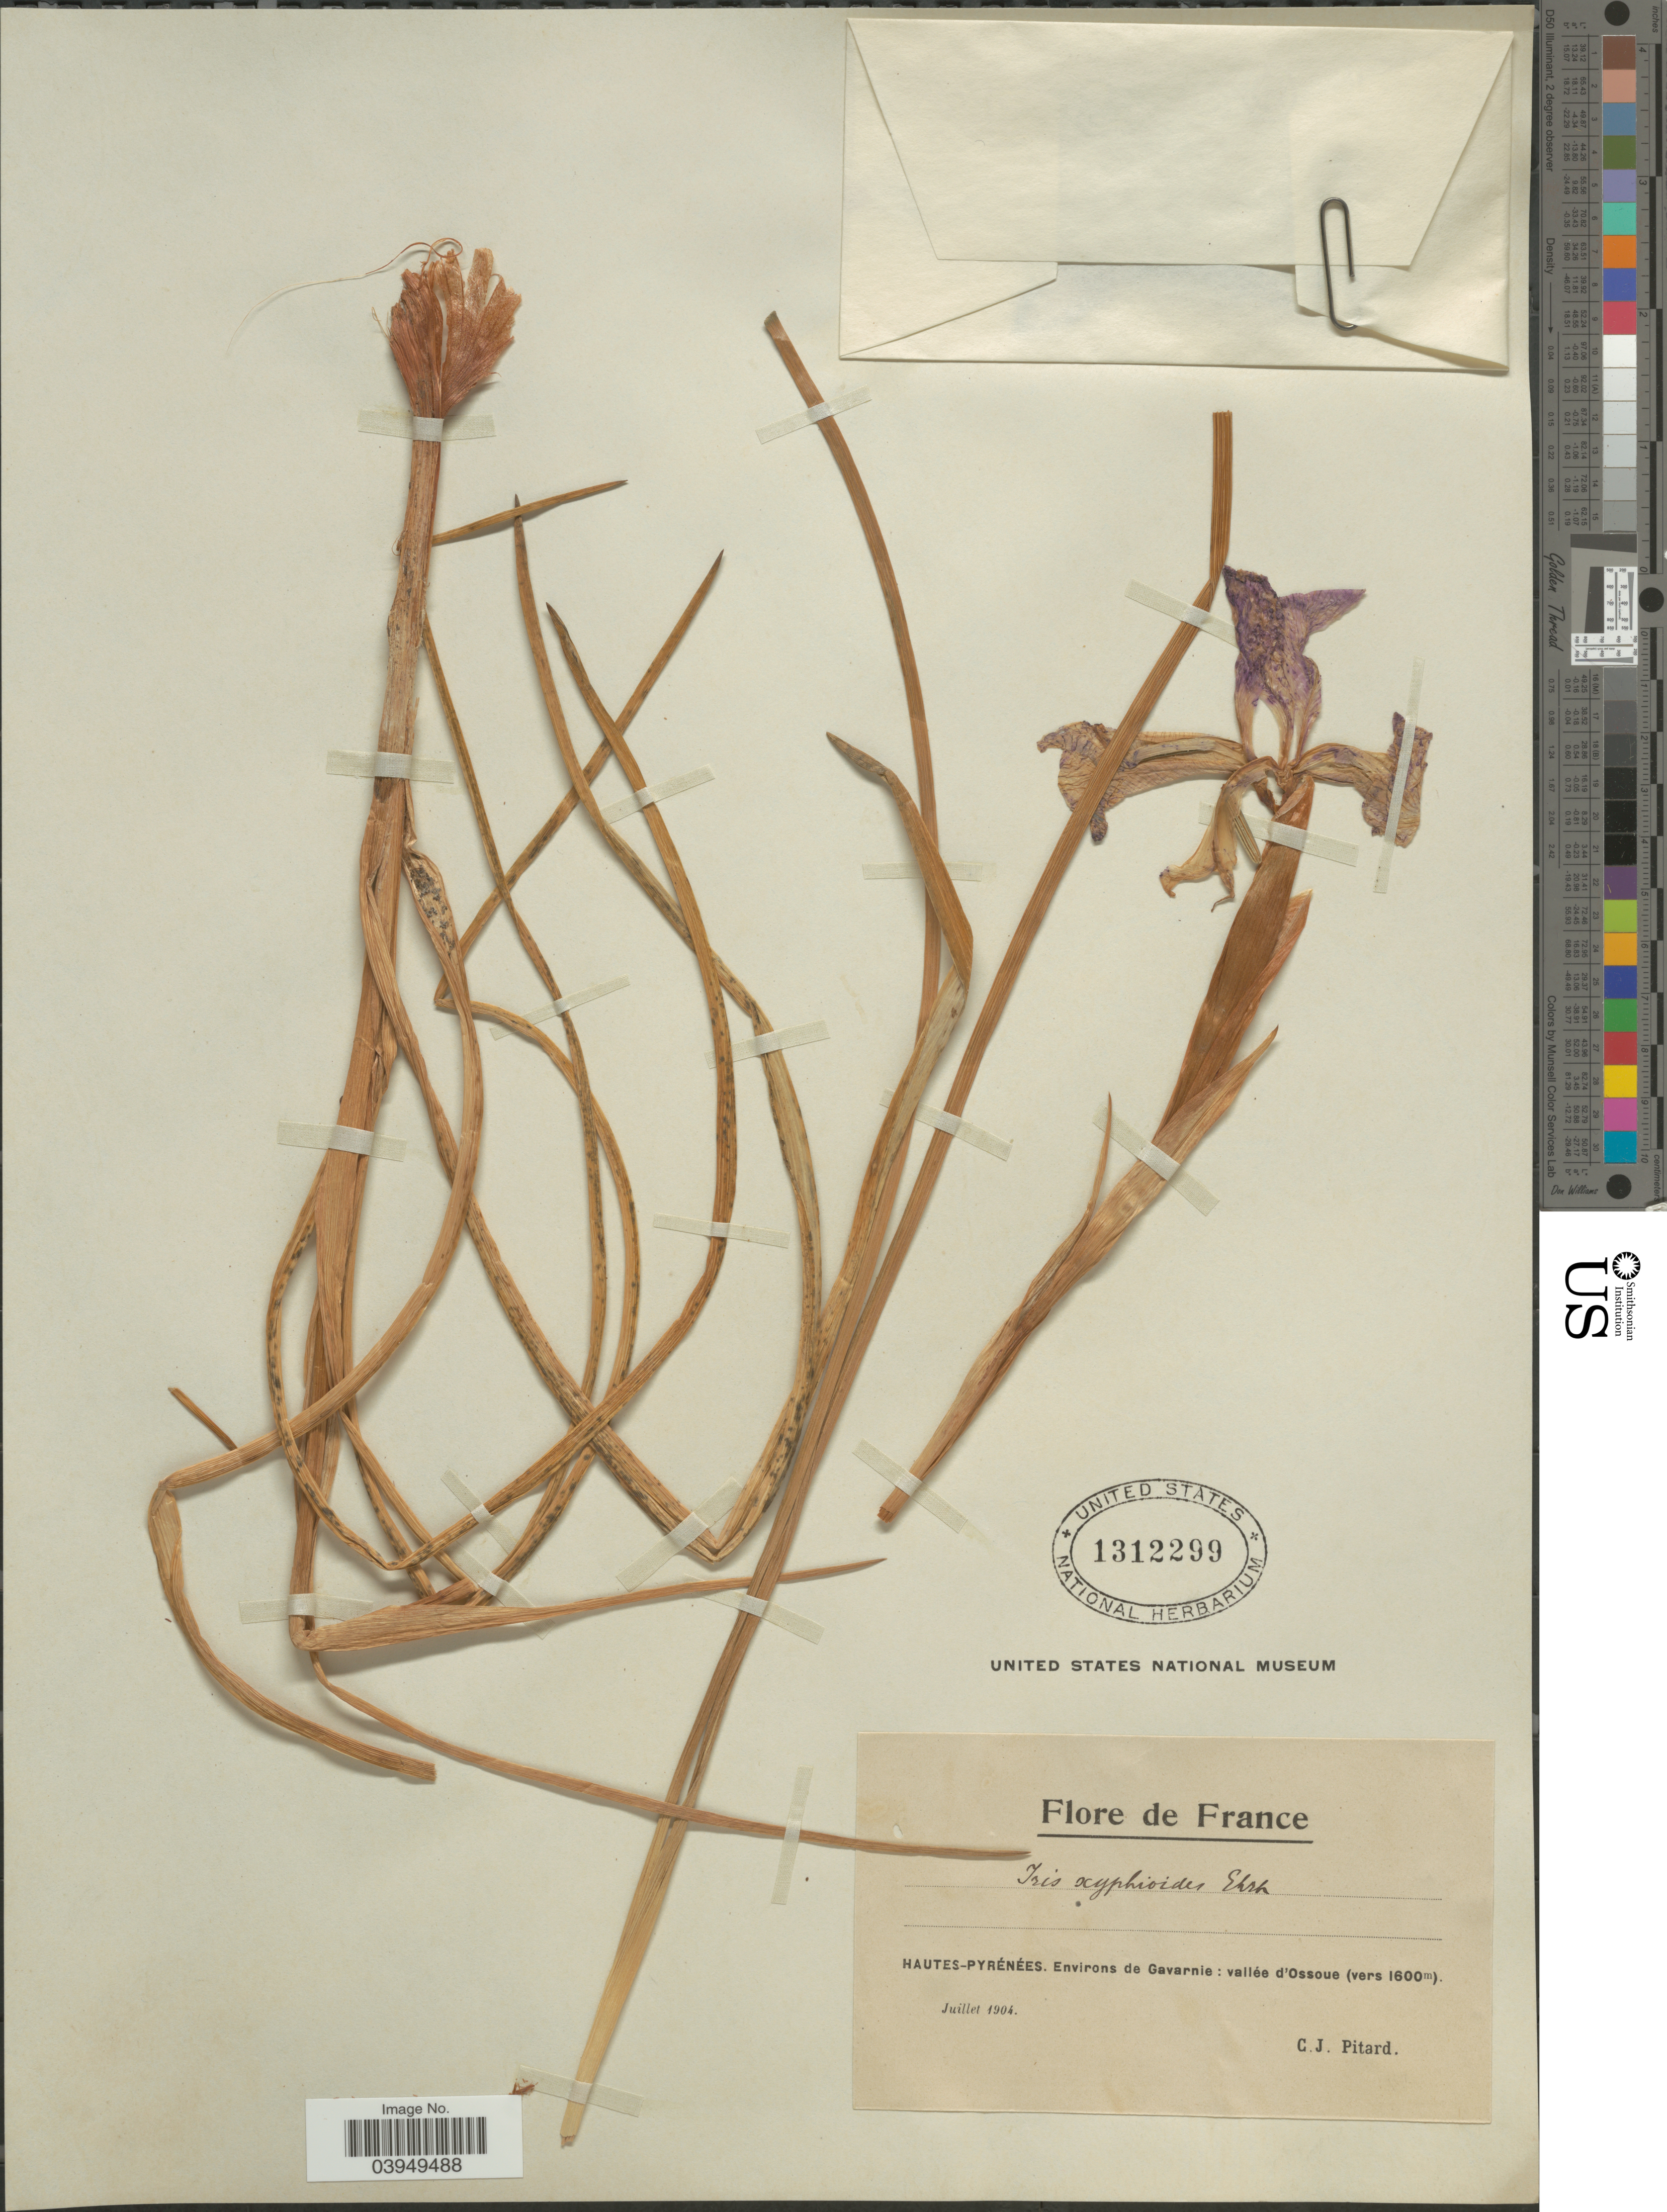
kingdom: Plantae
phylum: Tracheophyta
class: Liliopsida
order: Asparagales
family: Iridaceae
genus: Iris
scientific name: Iris xiphioides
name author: Ehrh.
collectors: C. Pitard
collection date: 1904-07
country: France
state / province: Occitanie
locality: Hautes- Pyrénées. Environs de Gavarnie: vallée d'Ossoue.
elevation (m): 1600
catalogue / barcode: US 1312299